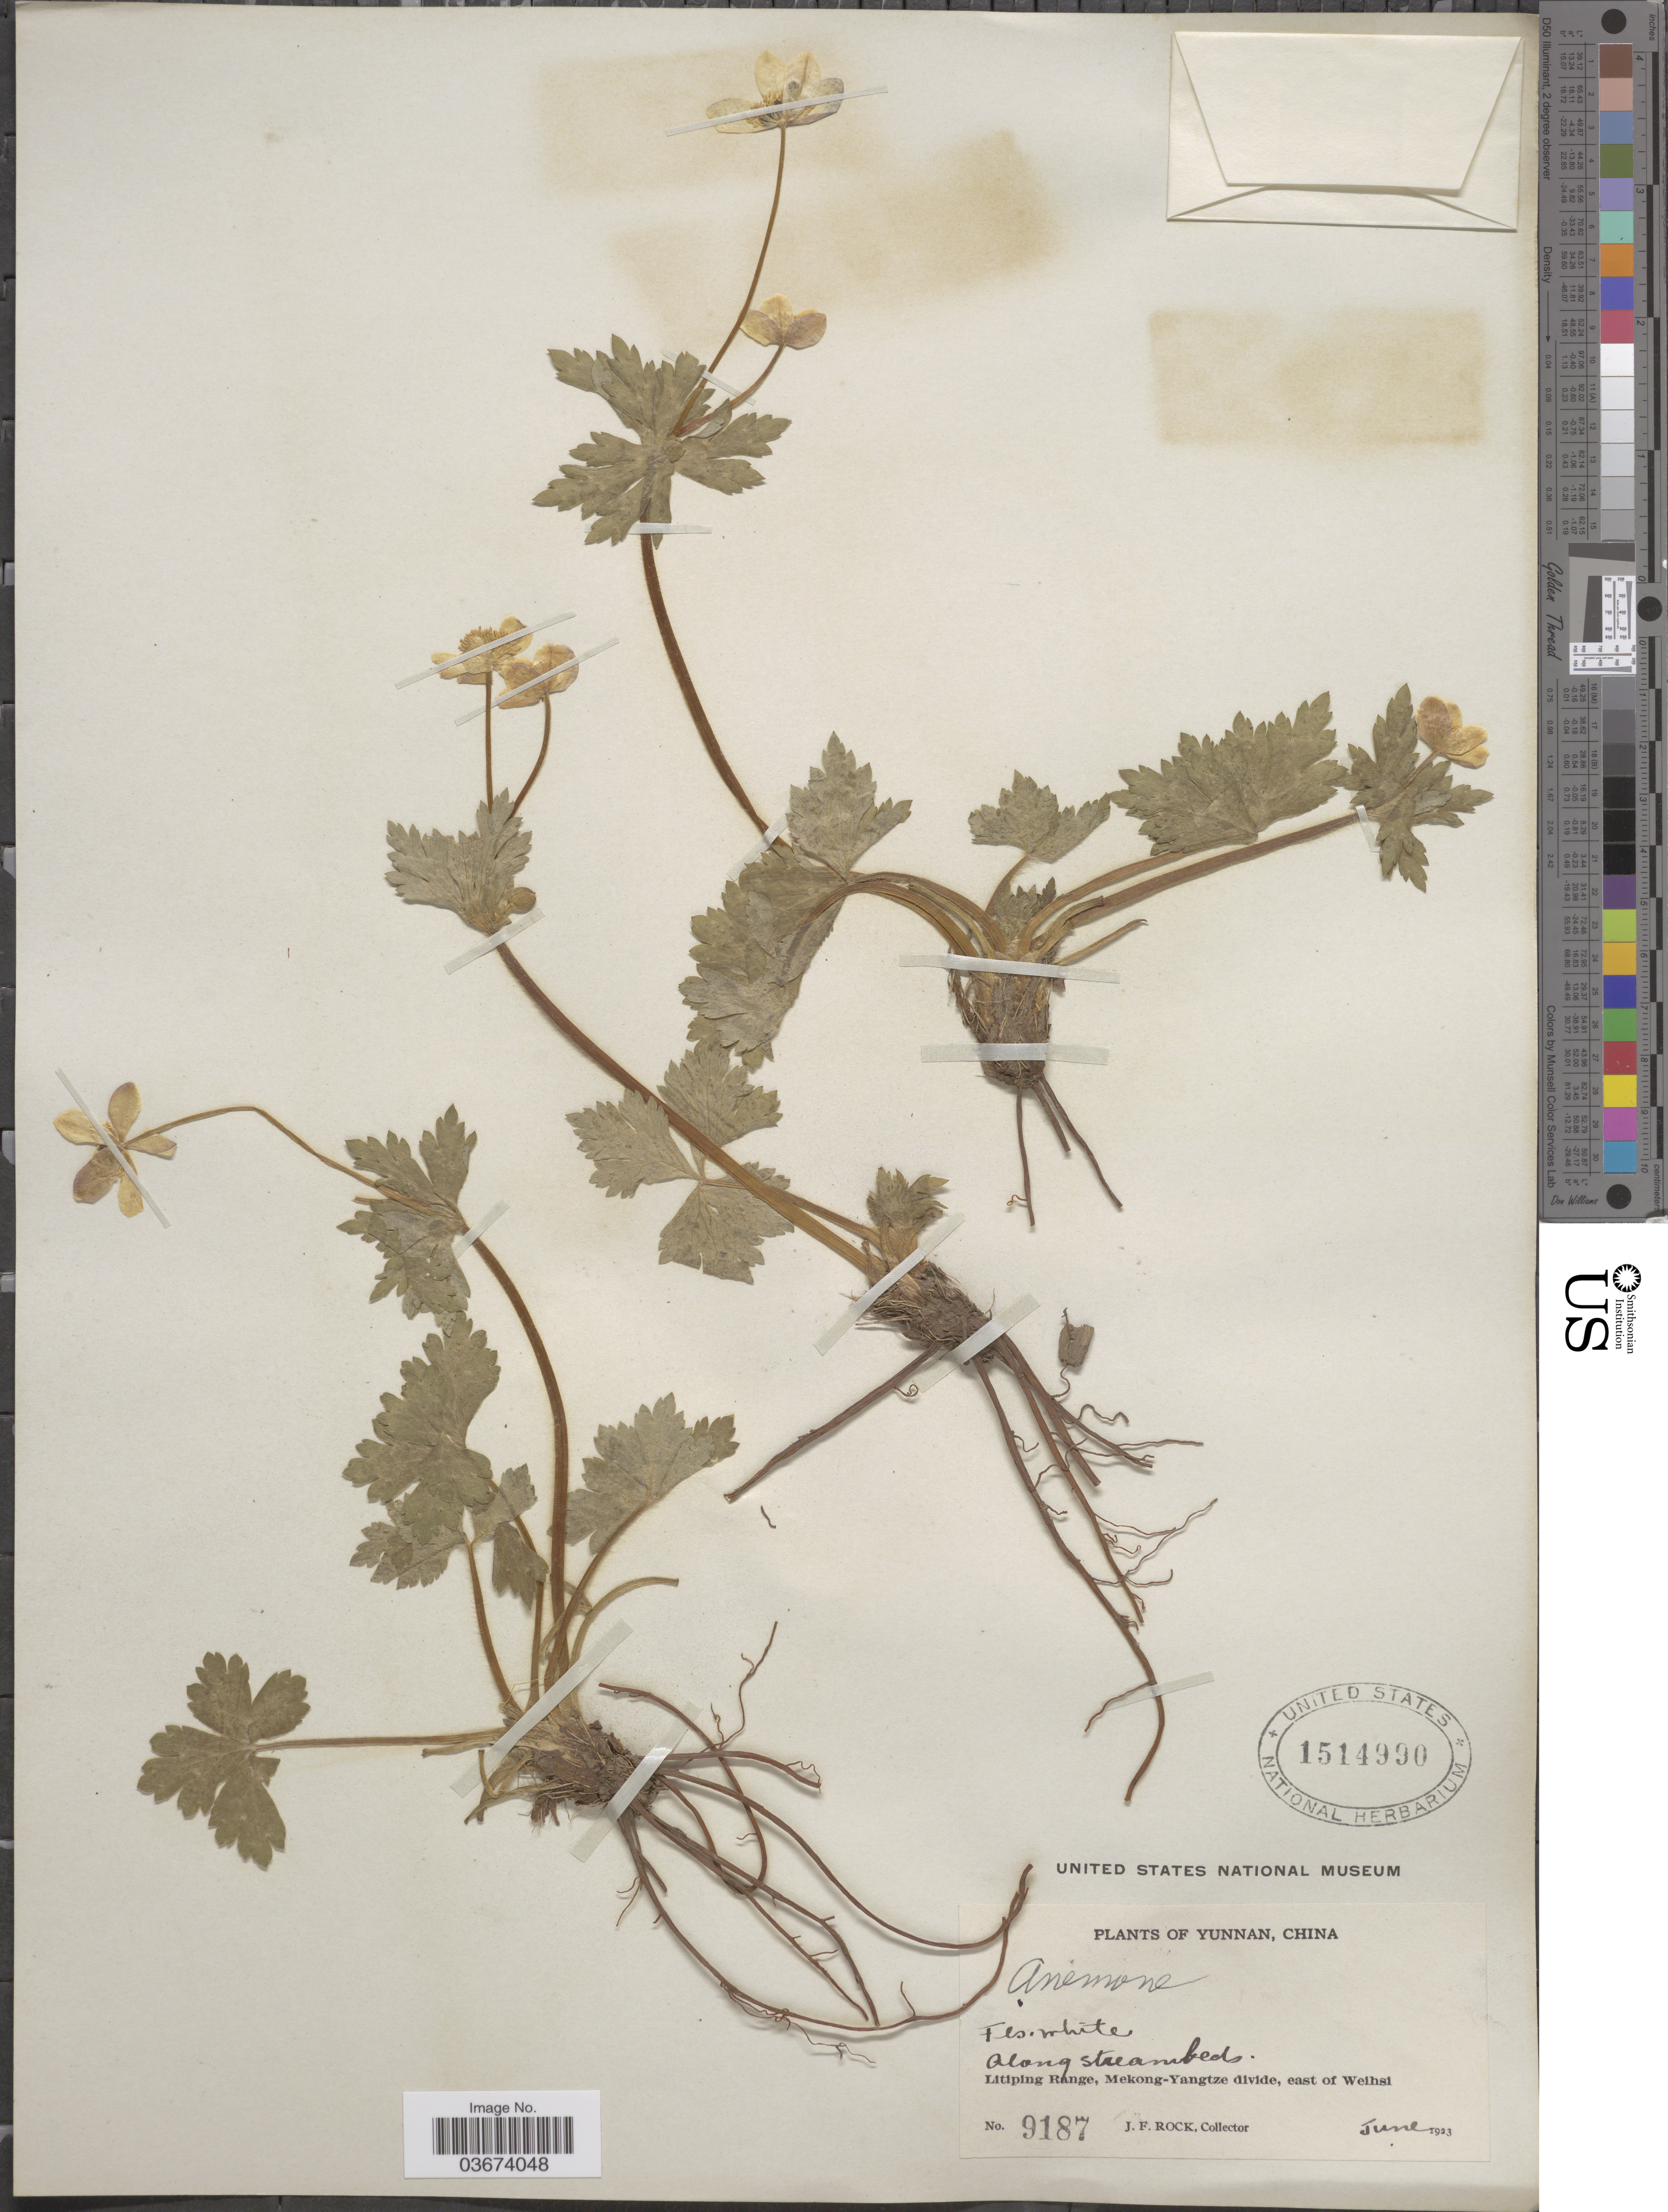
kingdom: Plantae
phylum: Tracheophyta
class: Magnoliopsida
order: Ranunculales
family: Ranunculaceae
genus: Anemone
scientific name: Anemone sp.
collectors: J. Rock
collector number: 9187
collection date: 1923-06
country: China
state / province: Yunnan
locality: Litiping Range, Mekong-Yangtze divide, east of Weihsi.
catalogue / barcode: US 1514990